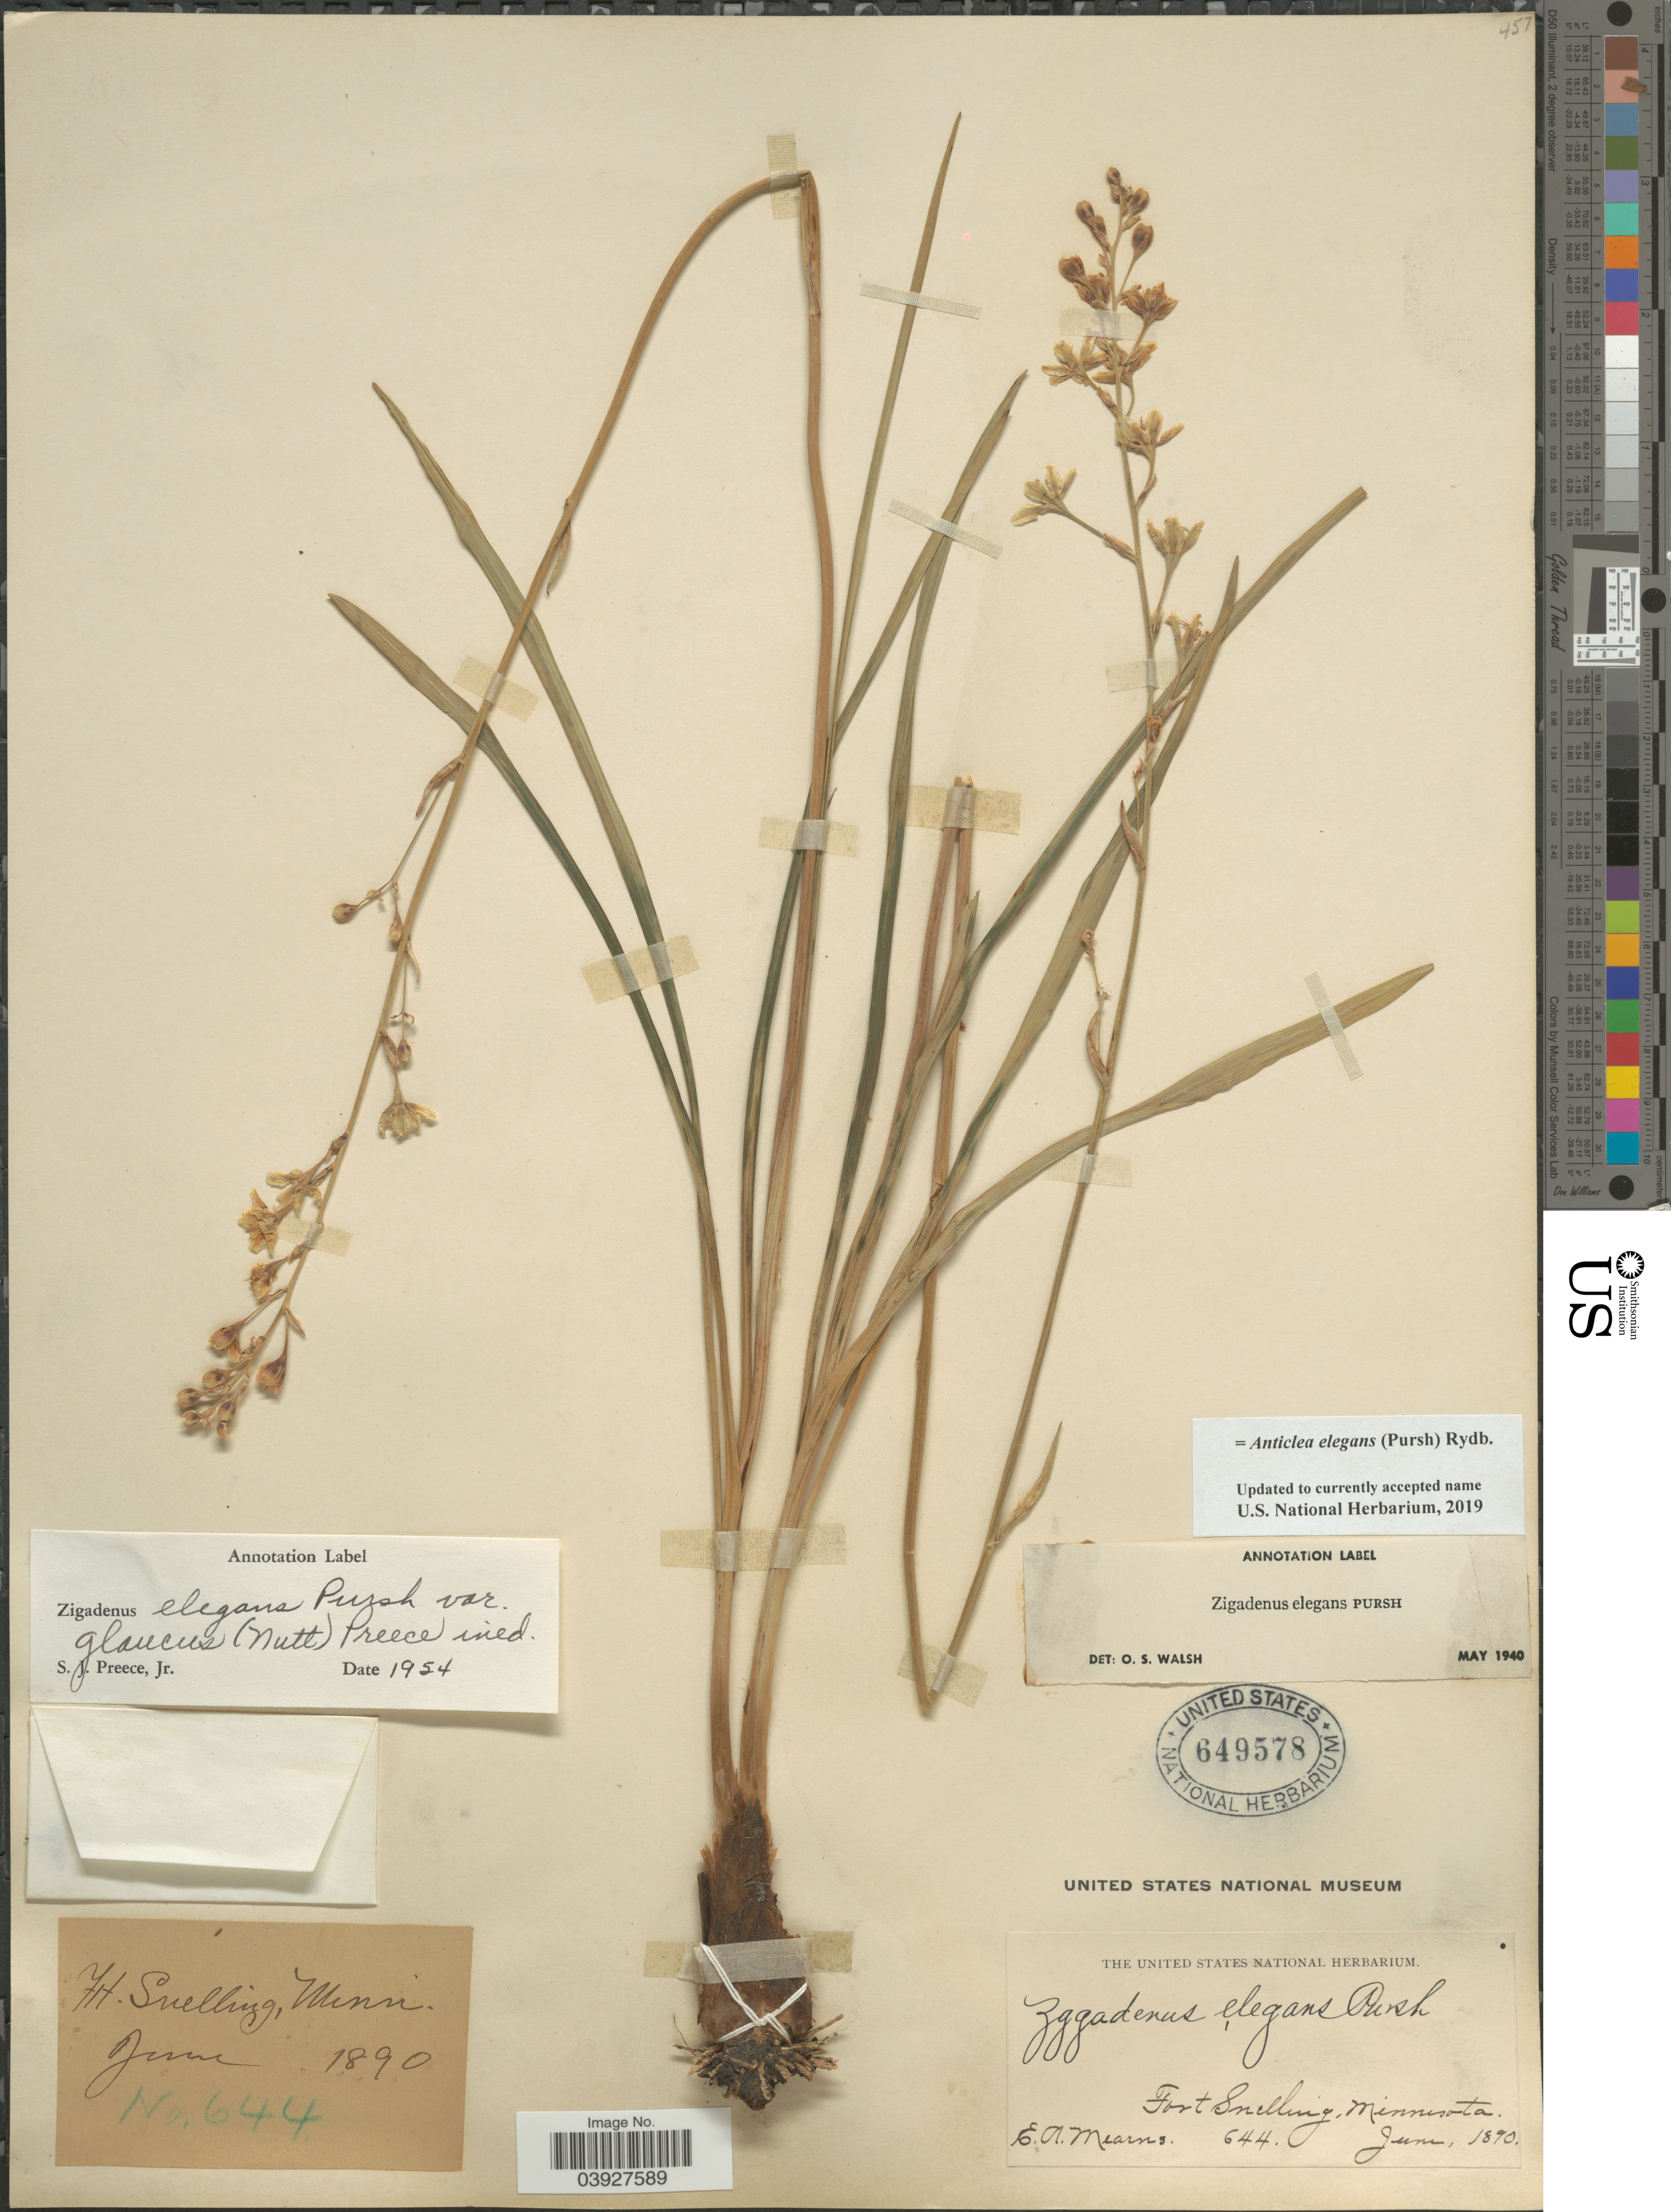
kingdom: Plantae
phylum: Tracheophyta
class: Liliopsida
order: Liliales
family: Melanthiaceae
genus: Anticlea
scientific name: Anticlea elegans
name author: (Pursh) Rydb.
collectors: E. A. Mearns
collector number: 644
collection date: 1890-06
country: United States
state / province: Minnesota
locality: Fort Snelling.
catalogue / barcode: US 649578